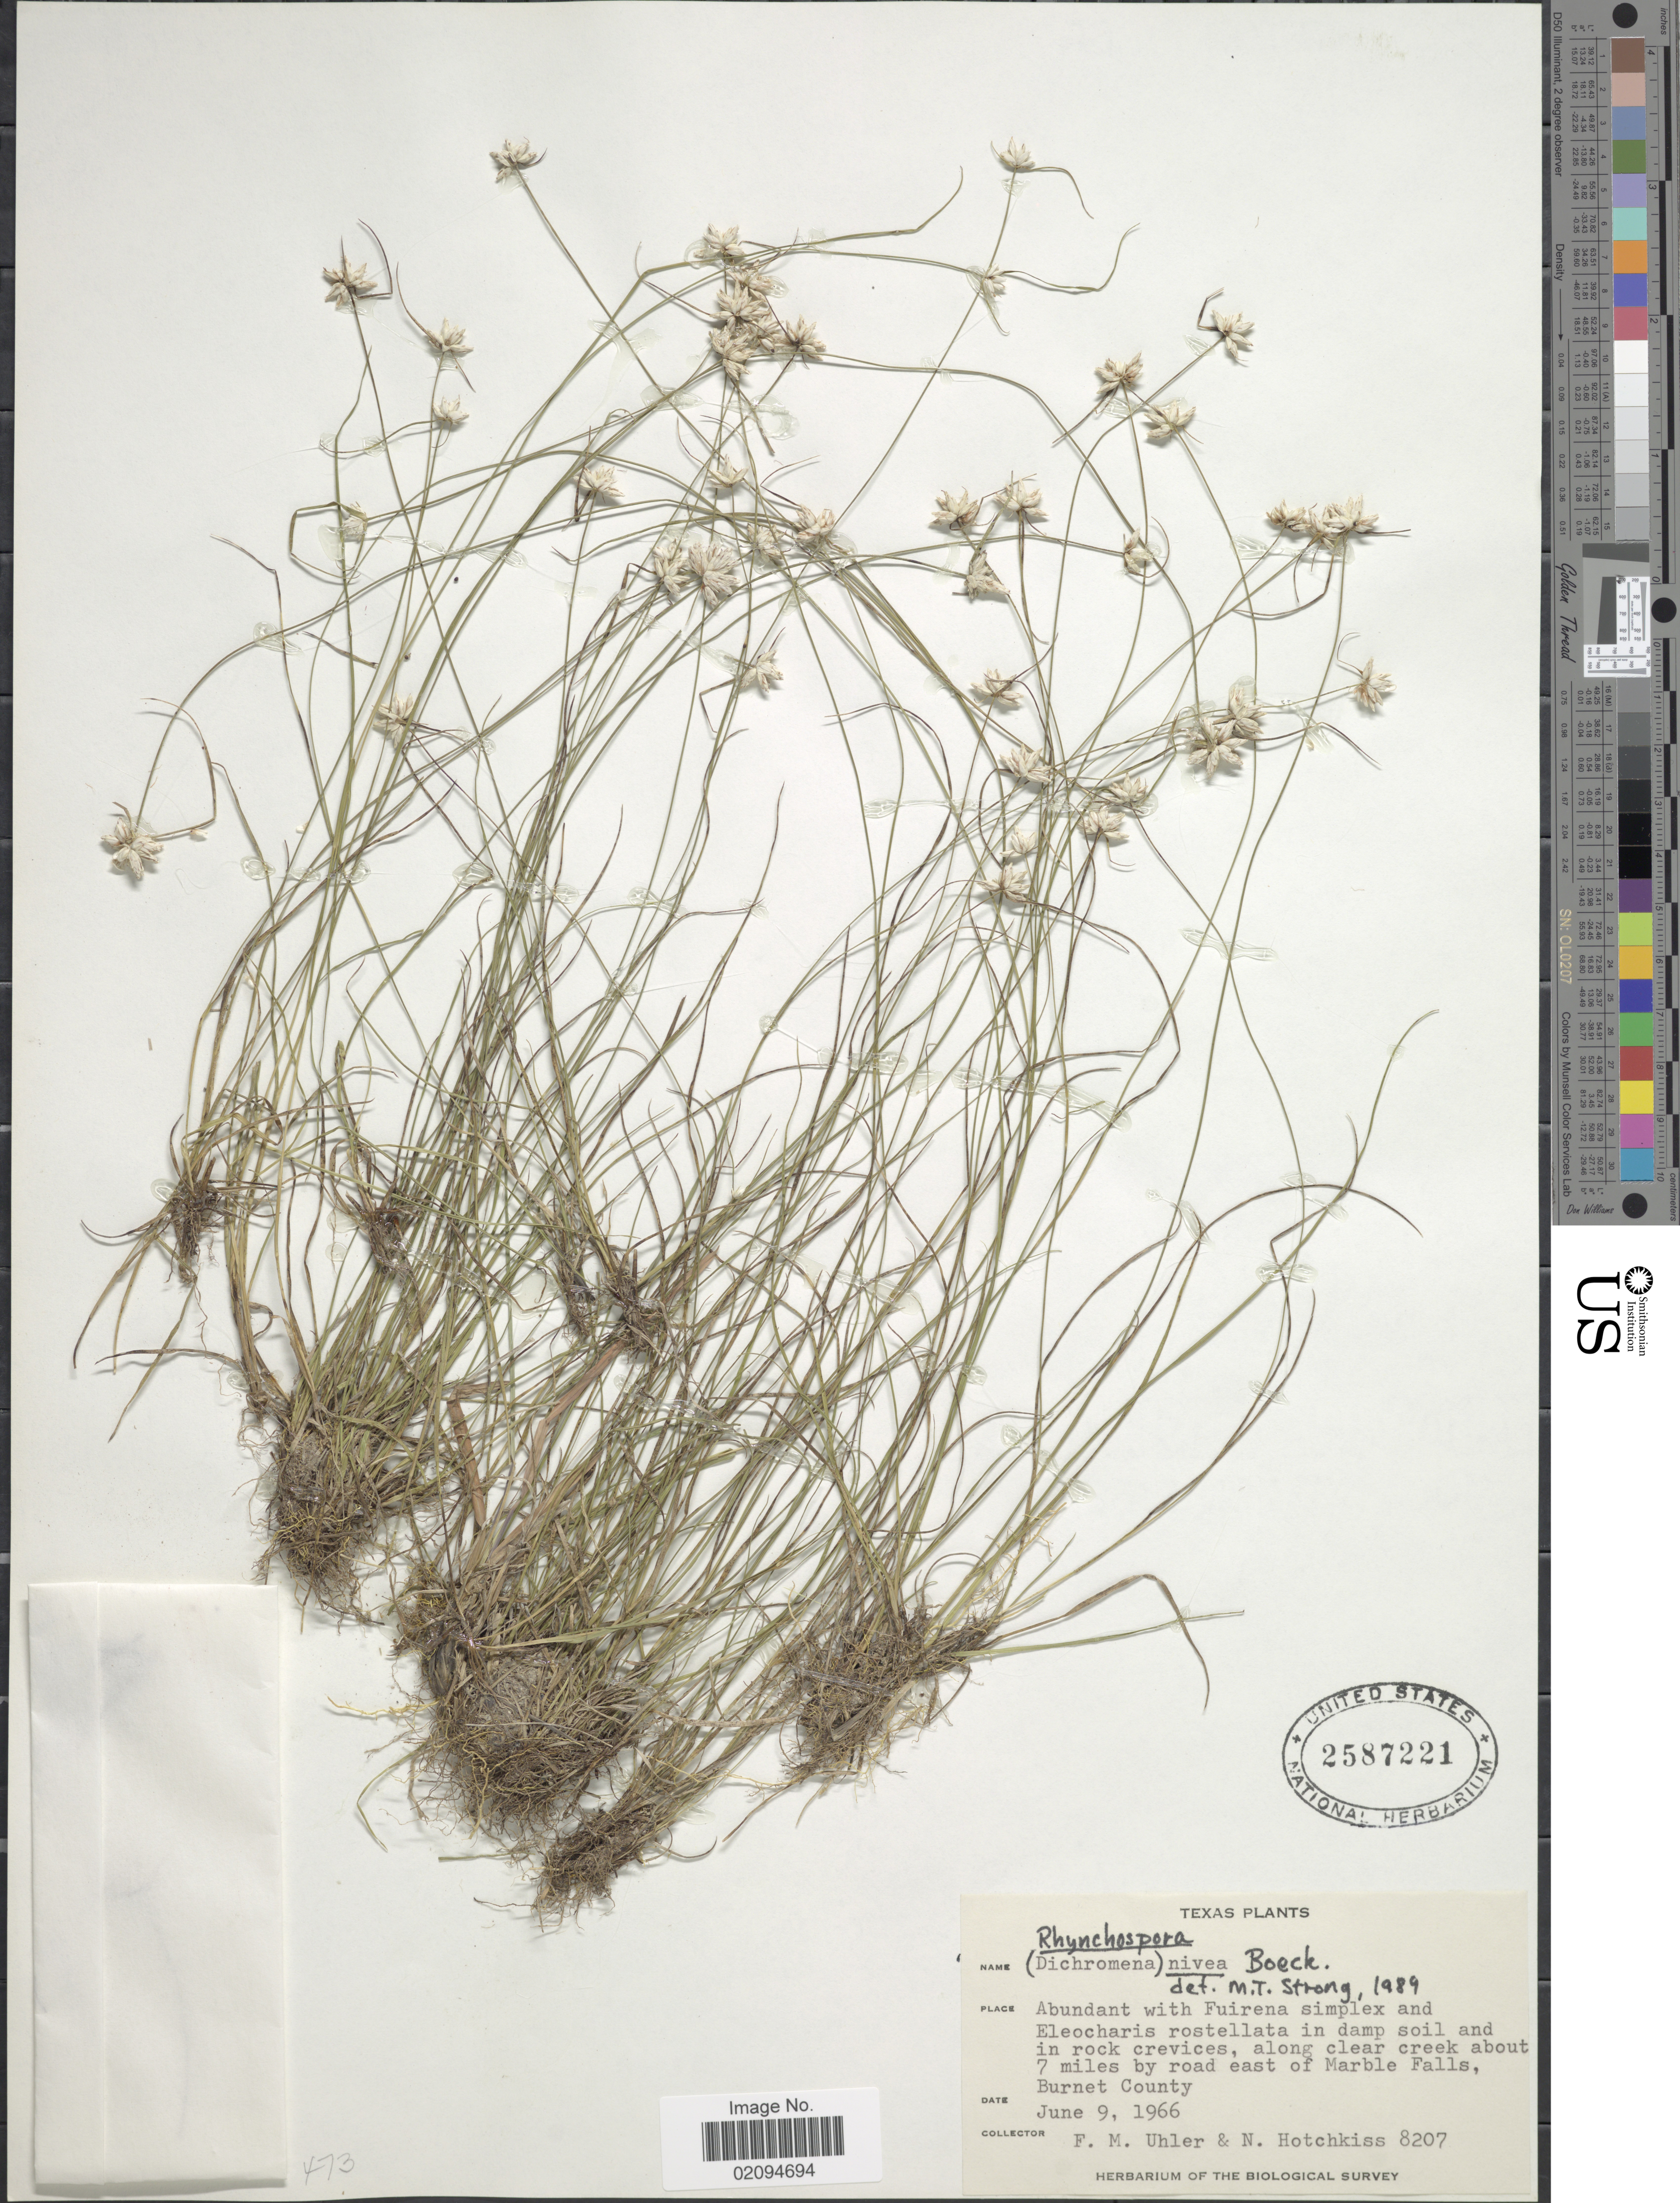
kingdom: Plantae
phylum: Tracheophyta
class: Liliopsida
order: Poales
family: Cyperaceae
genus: Rhynchospora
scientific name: Rhynchospora nivea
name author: Boeckeler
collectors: F. M. Uhler & N. Hotchkiss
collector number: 8207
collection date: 1966-06-09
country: United States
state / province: Texas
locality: Along clear creek about 7 miles by road east of Marble Falls, Burnet County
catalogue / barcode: US 2587221